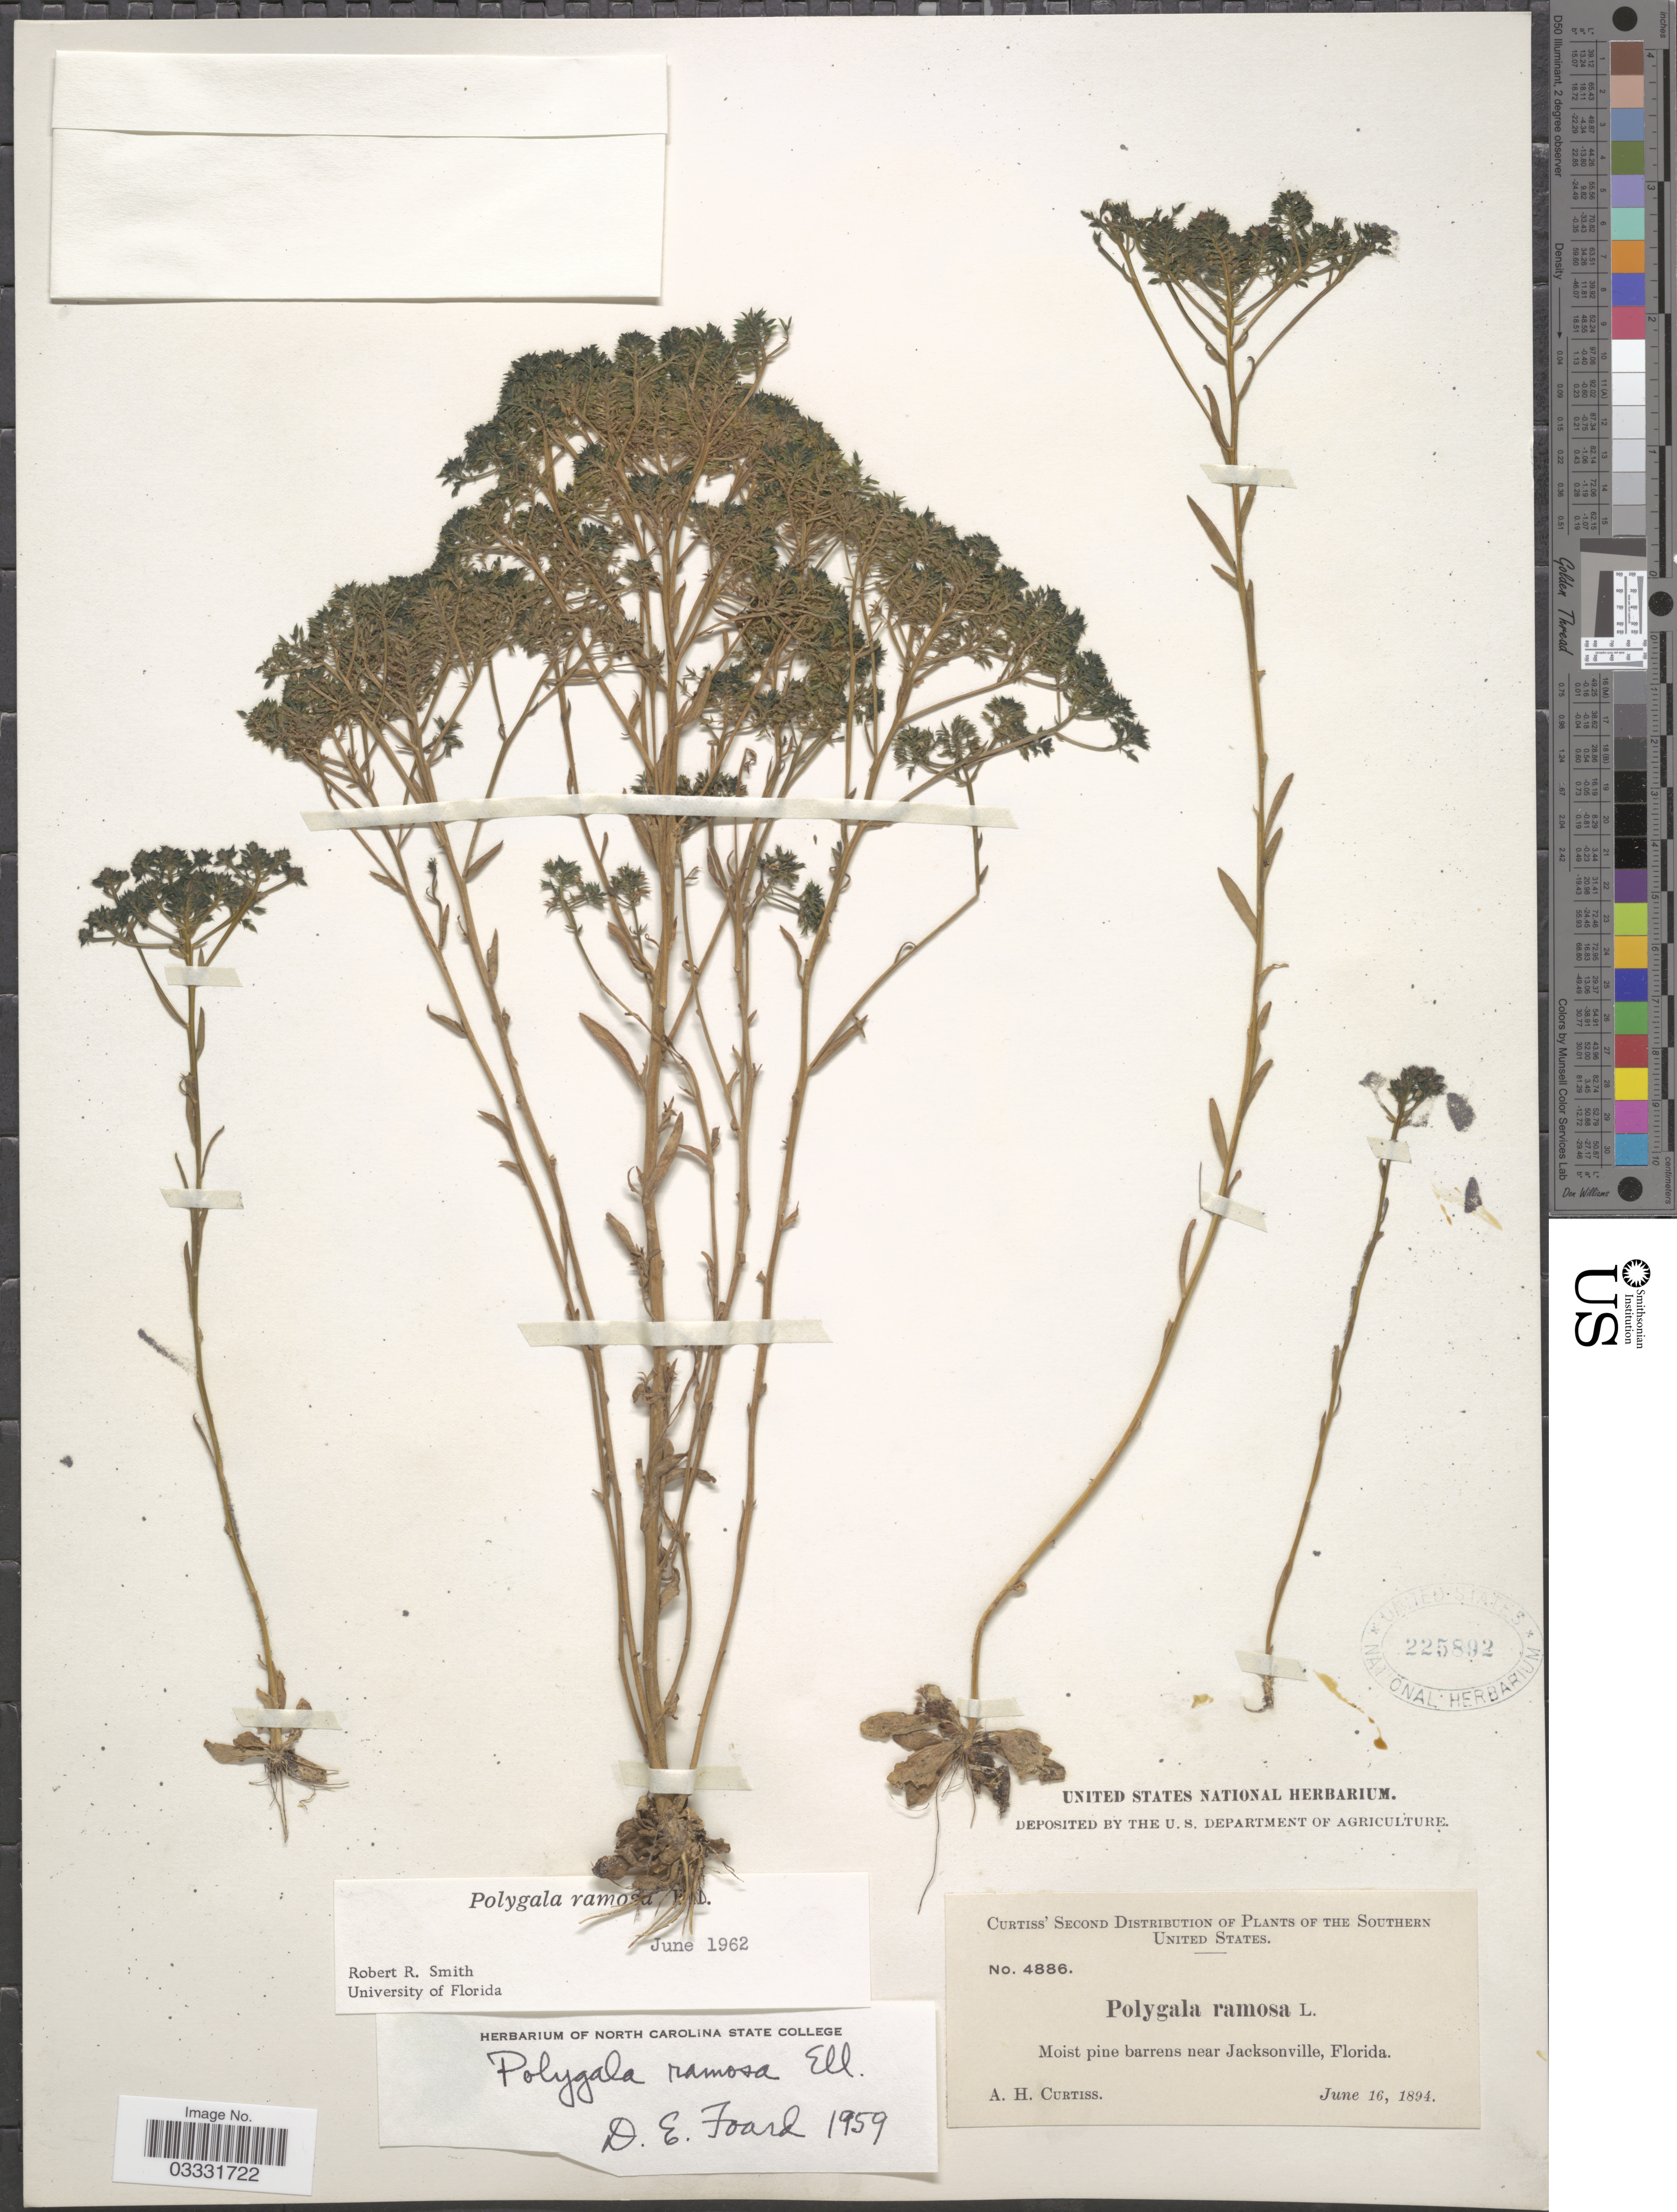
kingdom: Plantae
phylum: Tracheophyta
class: Magnoliopsida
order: Fabales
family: Polygalaceae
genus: Polygala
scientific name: Polygala ramosa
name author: Elliott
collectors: A. H. Curtiss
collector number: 4886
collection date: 1894-06-16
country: United States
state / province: Florida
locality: Southern United States. Moist pine barrens near Jacksonville.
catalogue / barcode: US 225892